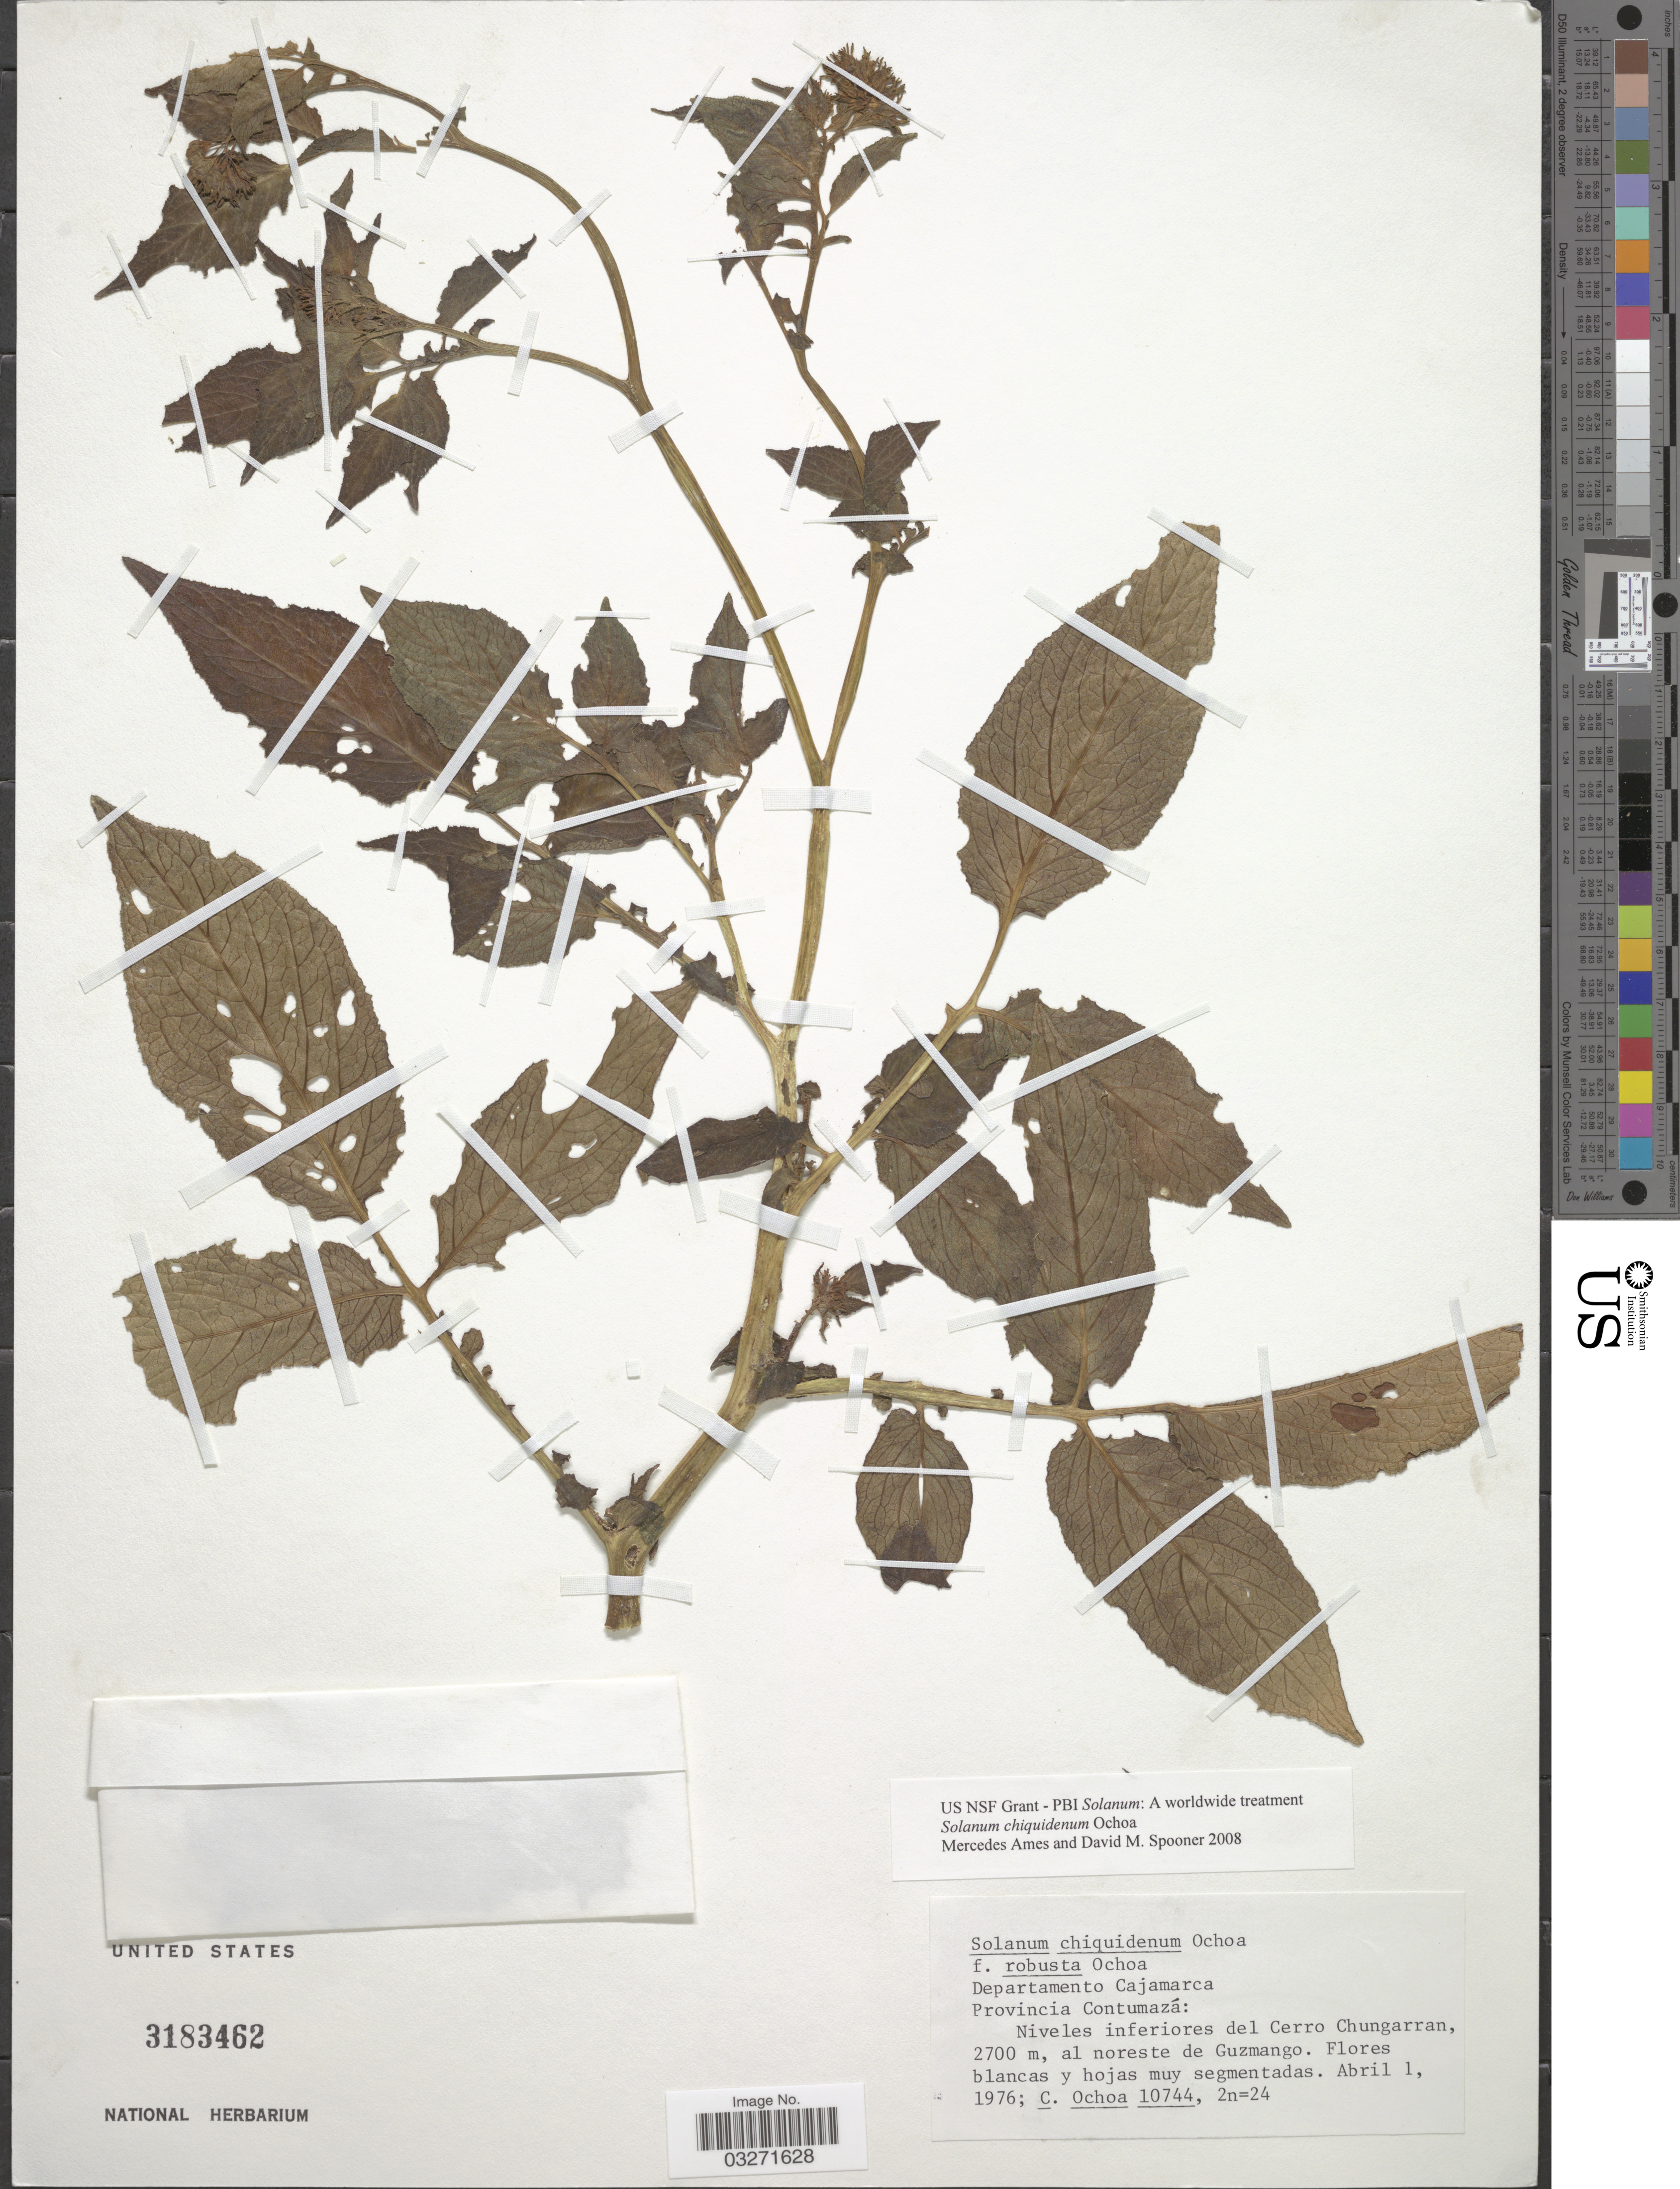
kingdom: Plantae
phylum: Tracheophyta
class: Magnoliopsida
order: Solanales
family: Solanaceae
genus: Solanum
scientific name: Solanum chiquidenum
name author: Ochoa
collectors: C. Ochoa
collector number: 10744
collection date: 1976-04-01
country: Peru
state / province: Cajamarca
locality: Departamento Cajamarca. Provincia Contumazá: Niveles inferiores del Cerro Chungarran, al noreste de Guzmango.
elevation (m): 2700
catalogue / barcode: US 3183462